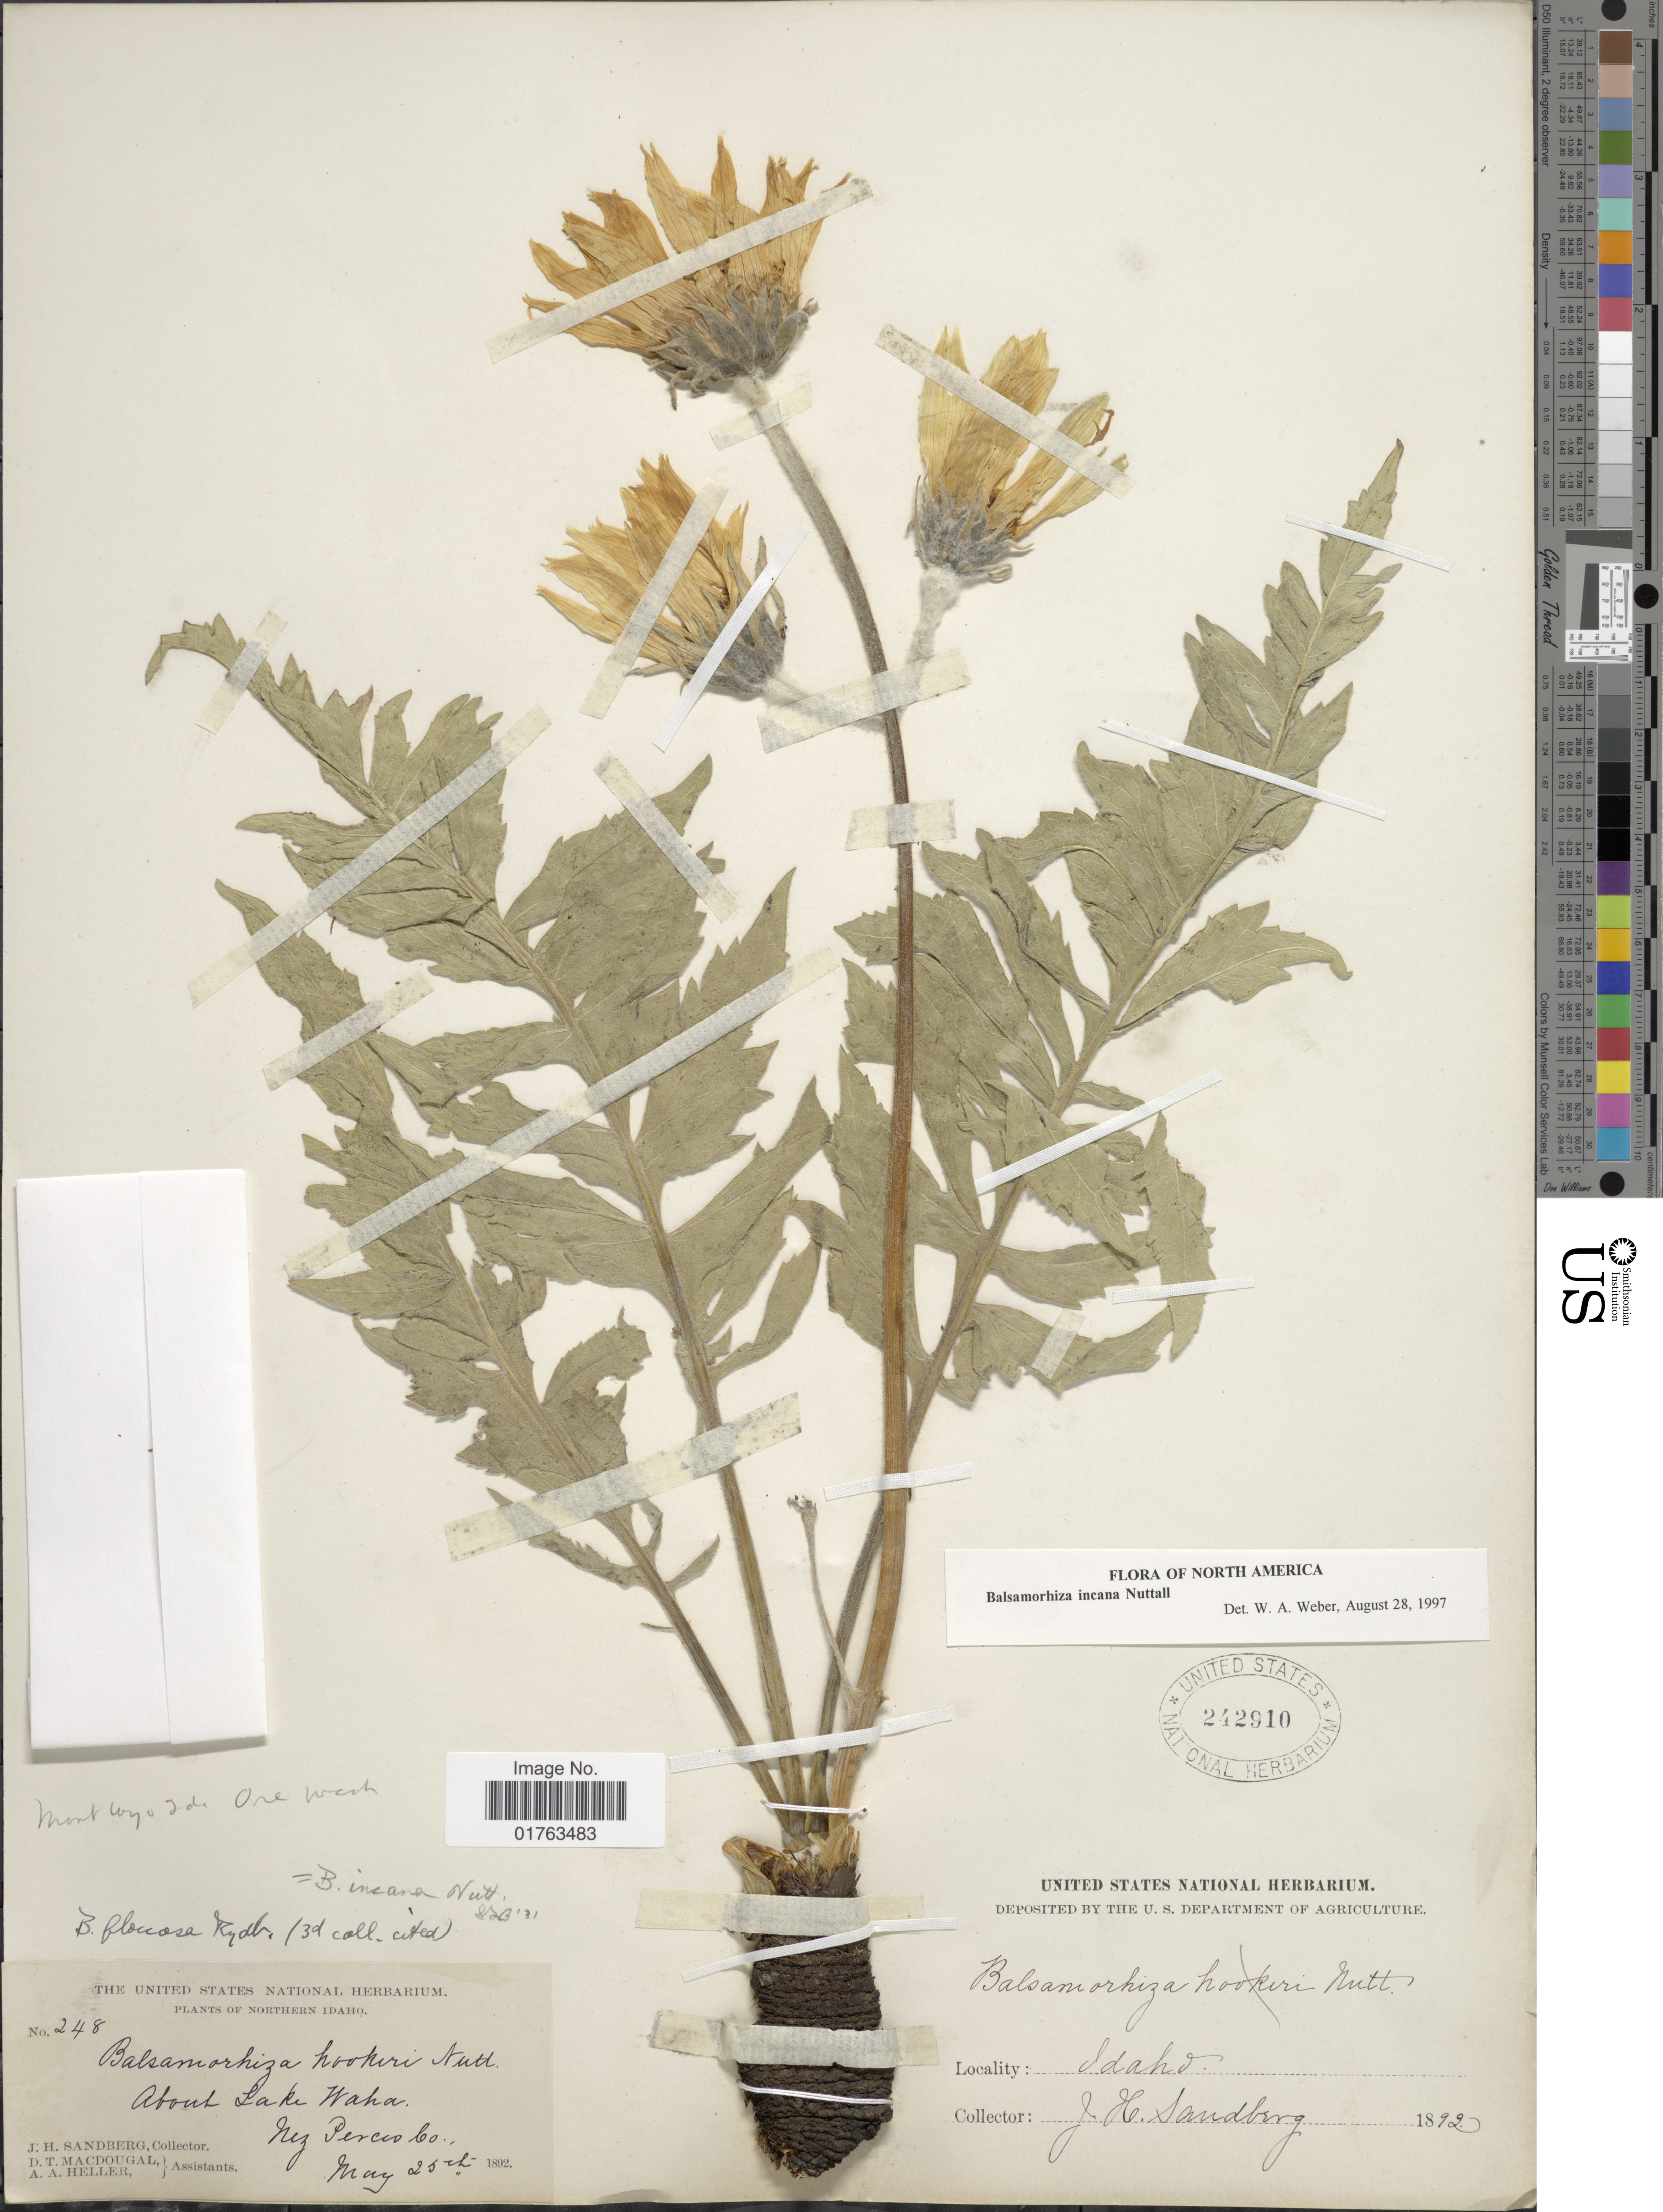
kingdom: Plantae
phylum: Tracheophyta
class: Magnoliopsida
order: Asterales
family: Asteraceae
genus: Balsamorhiza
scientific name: Balsamorhiza incana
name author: Nutt.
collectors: J. H. Sandberg, D. T. MacDougal & A. A. Heller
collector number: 248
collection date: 1892-05-25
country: United States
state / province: Idaho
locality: Northern Idaho, About Lake Waha, Nez Perces Co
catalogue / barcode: US 242910